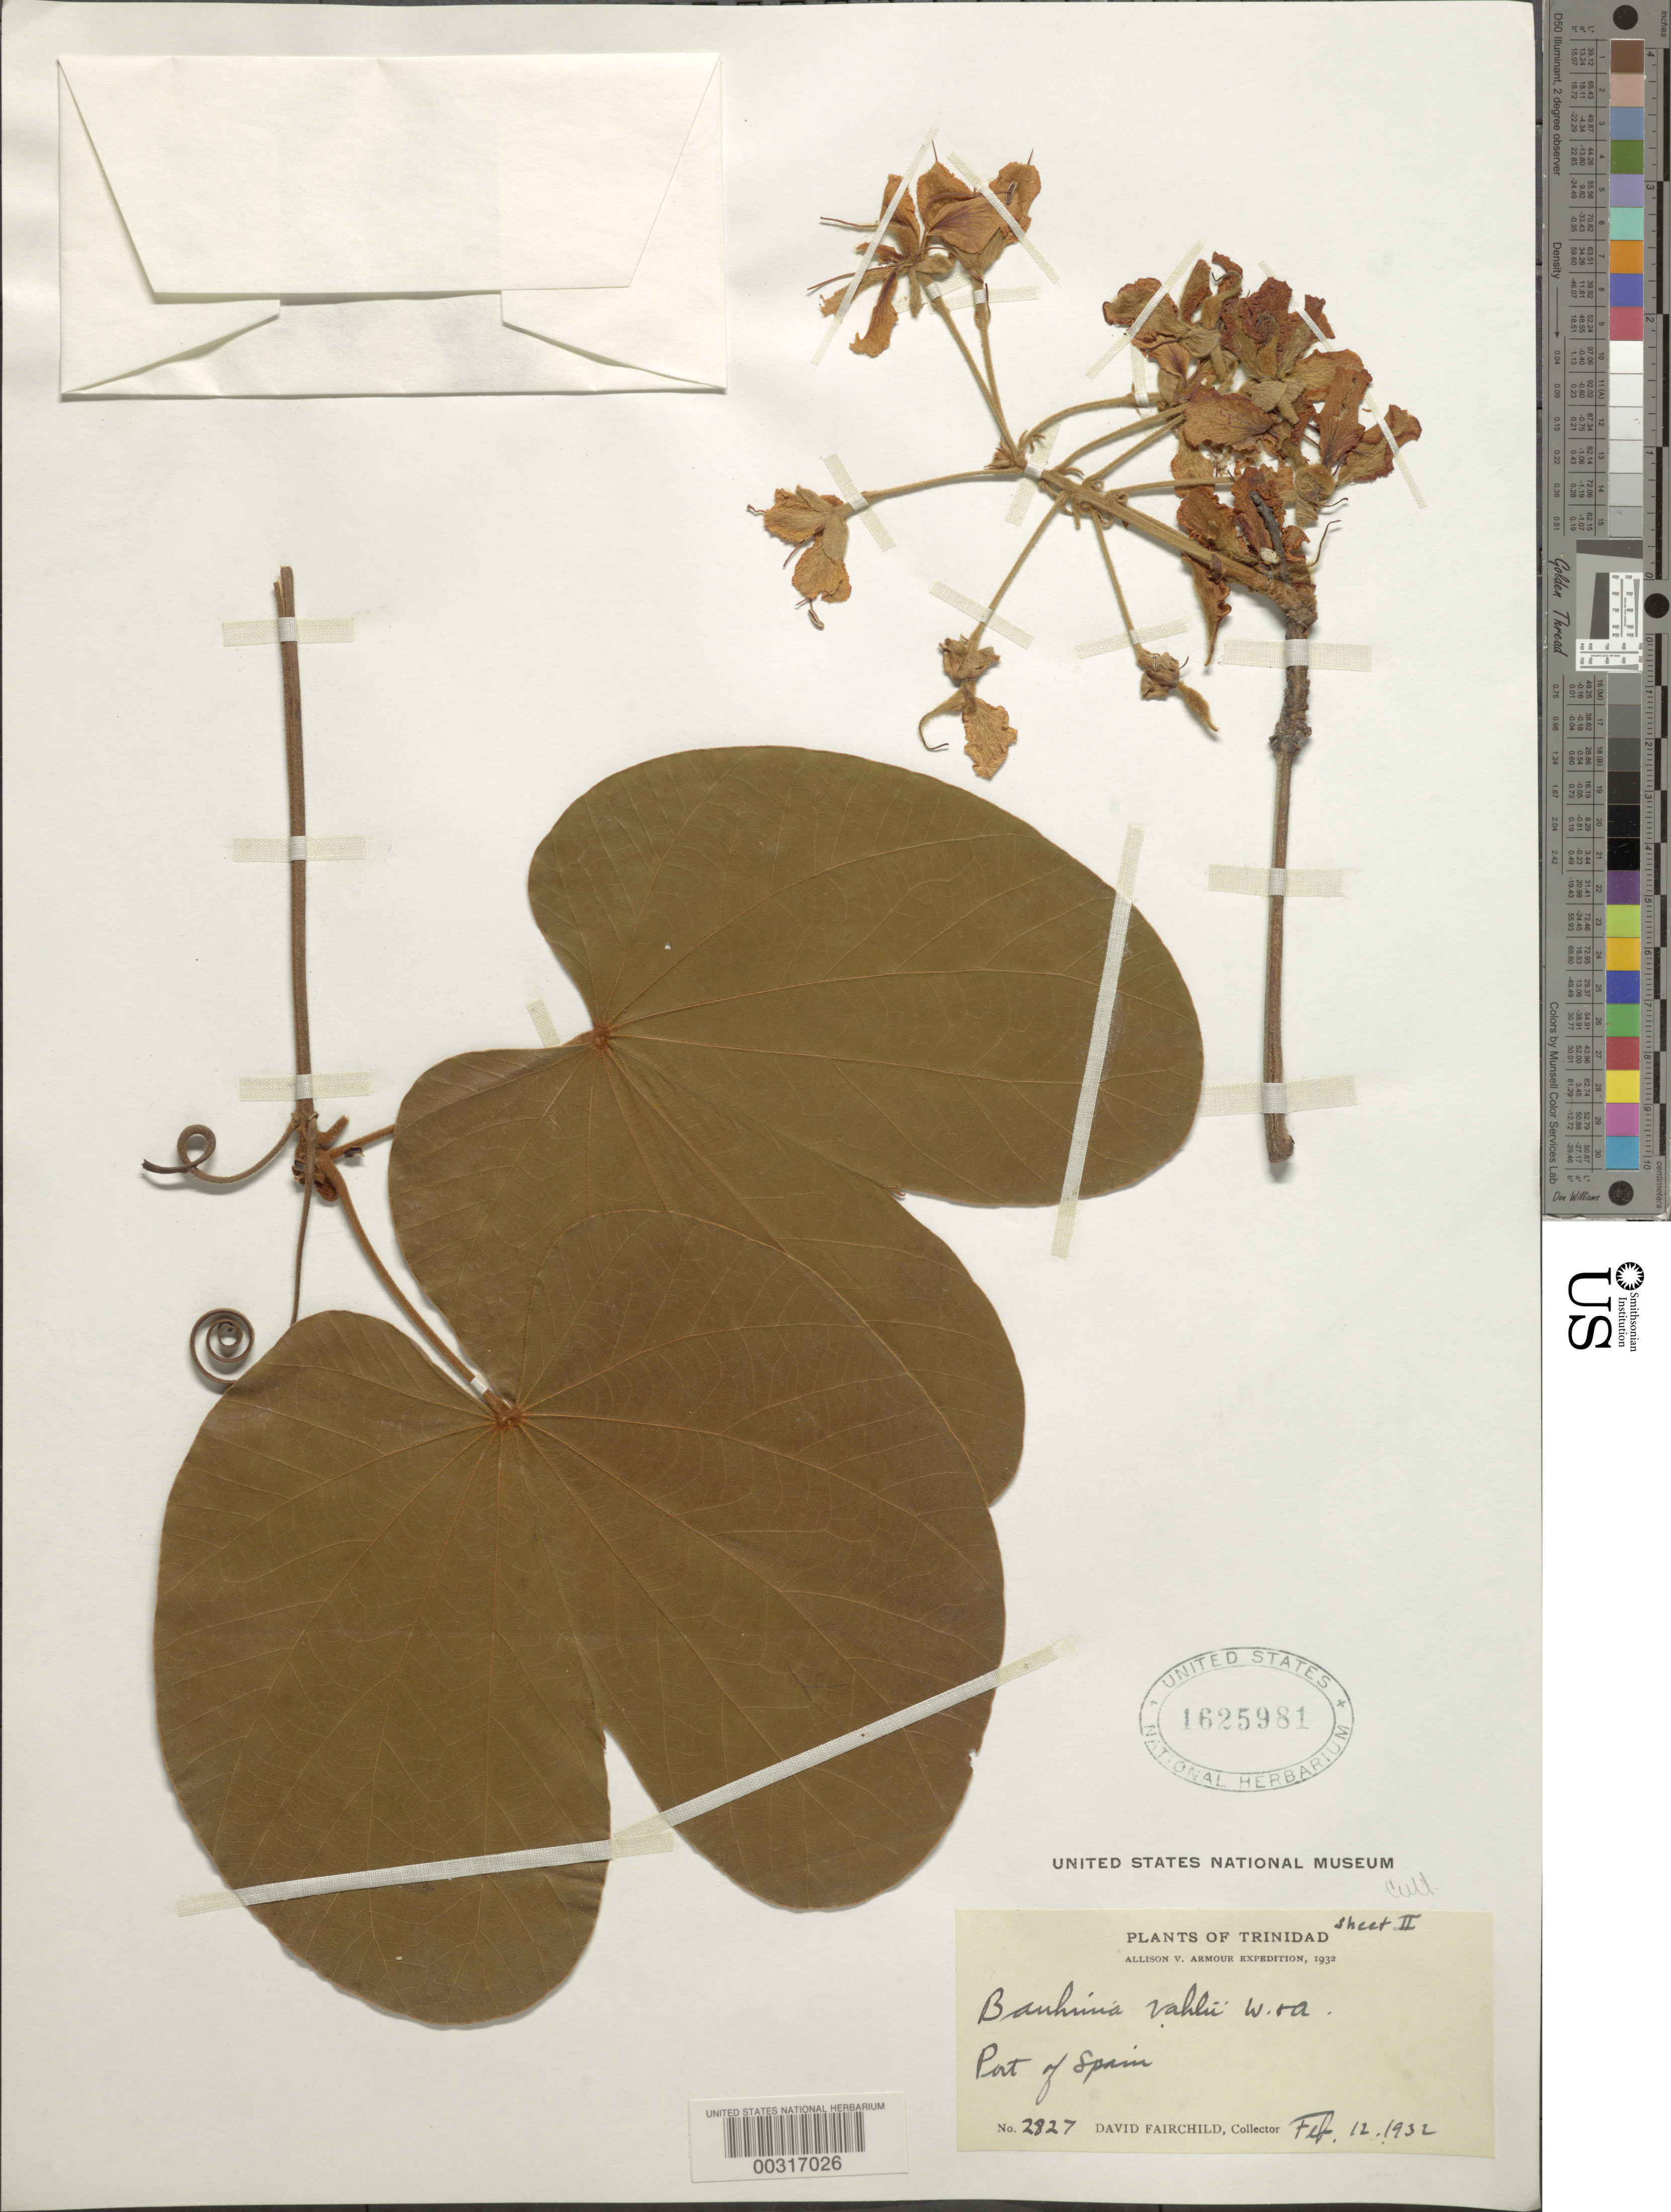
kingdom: Plantae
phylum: Tracheophyta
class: Magnoliopsida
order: Fabales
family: Fabaceae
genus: Bauhinia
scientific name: Bauhinia vahlii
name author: Wight & Arn.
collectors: D. Fairchild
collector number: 2827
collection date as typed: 12 Feb 1932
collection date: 1932-02-12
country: Trinidad and Tobago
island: Trinidad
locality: Port of spain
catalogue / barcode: US 1625981